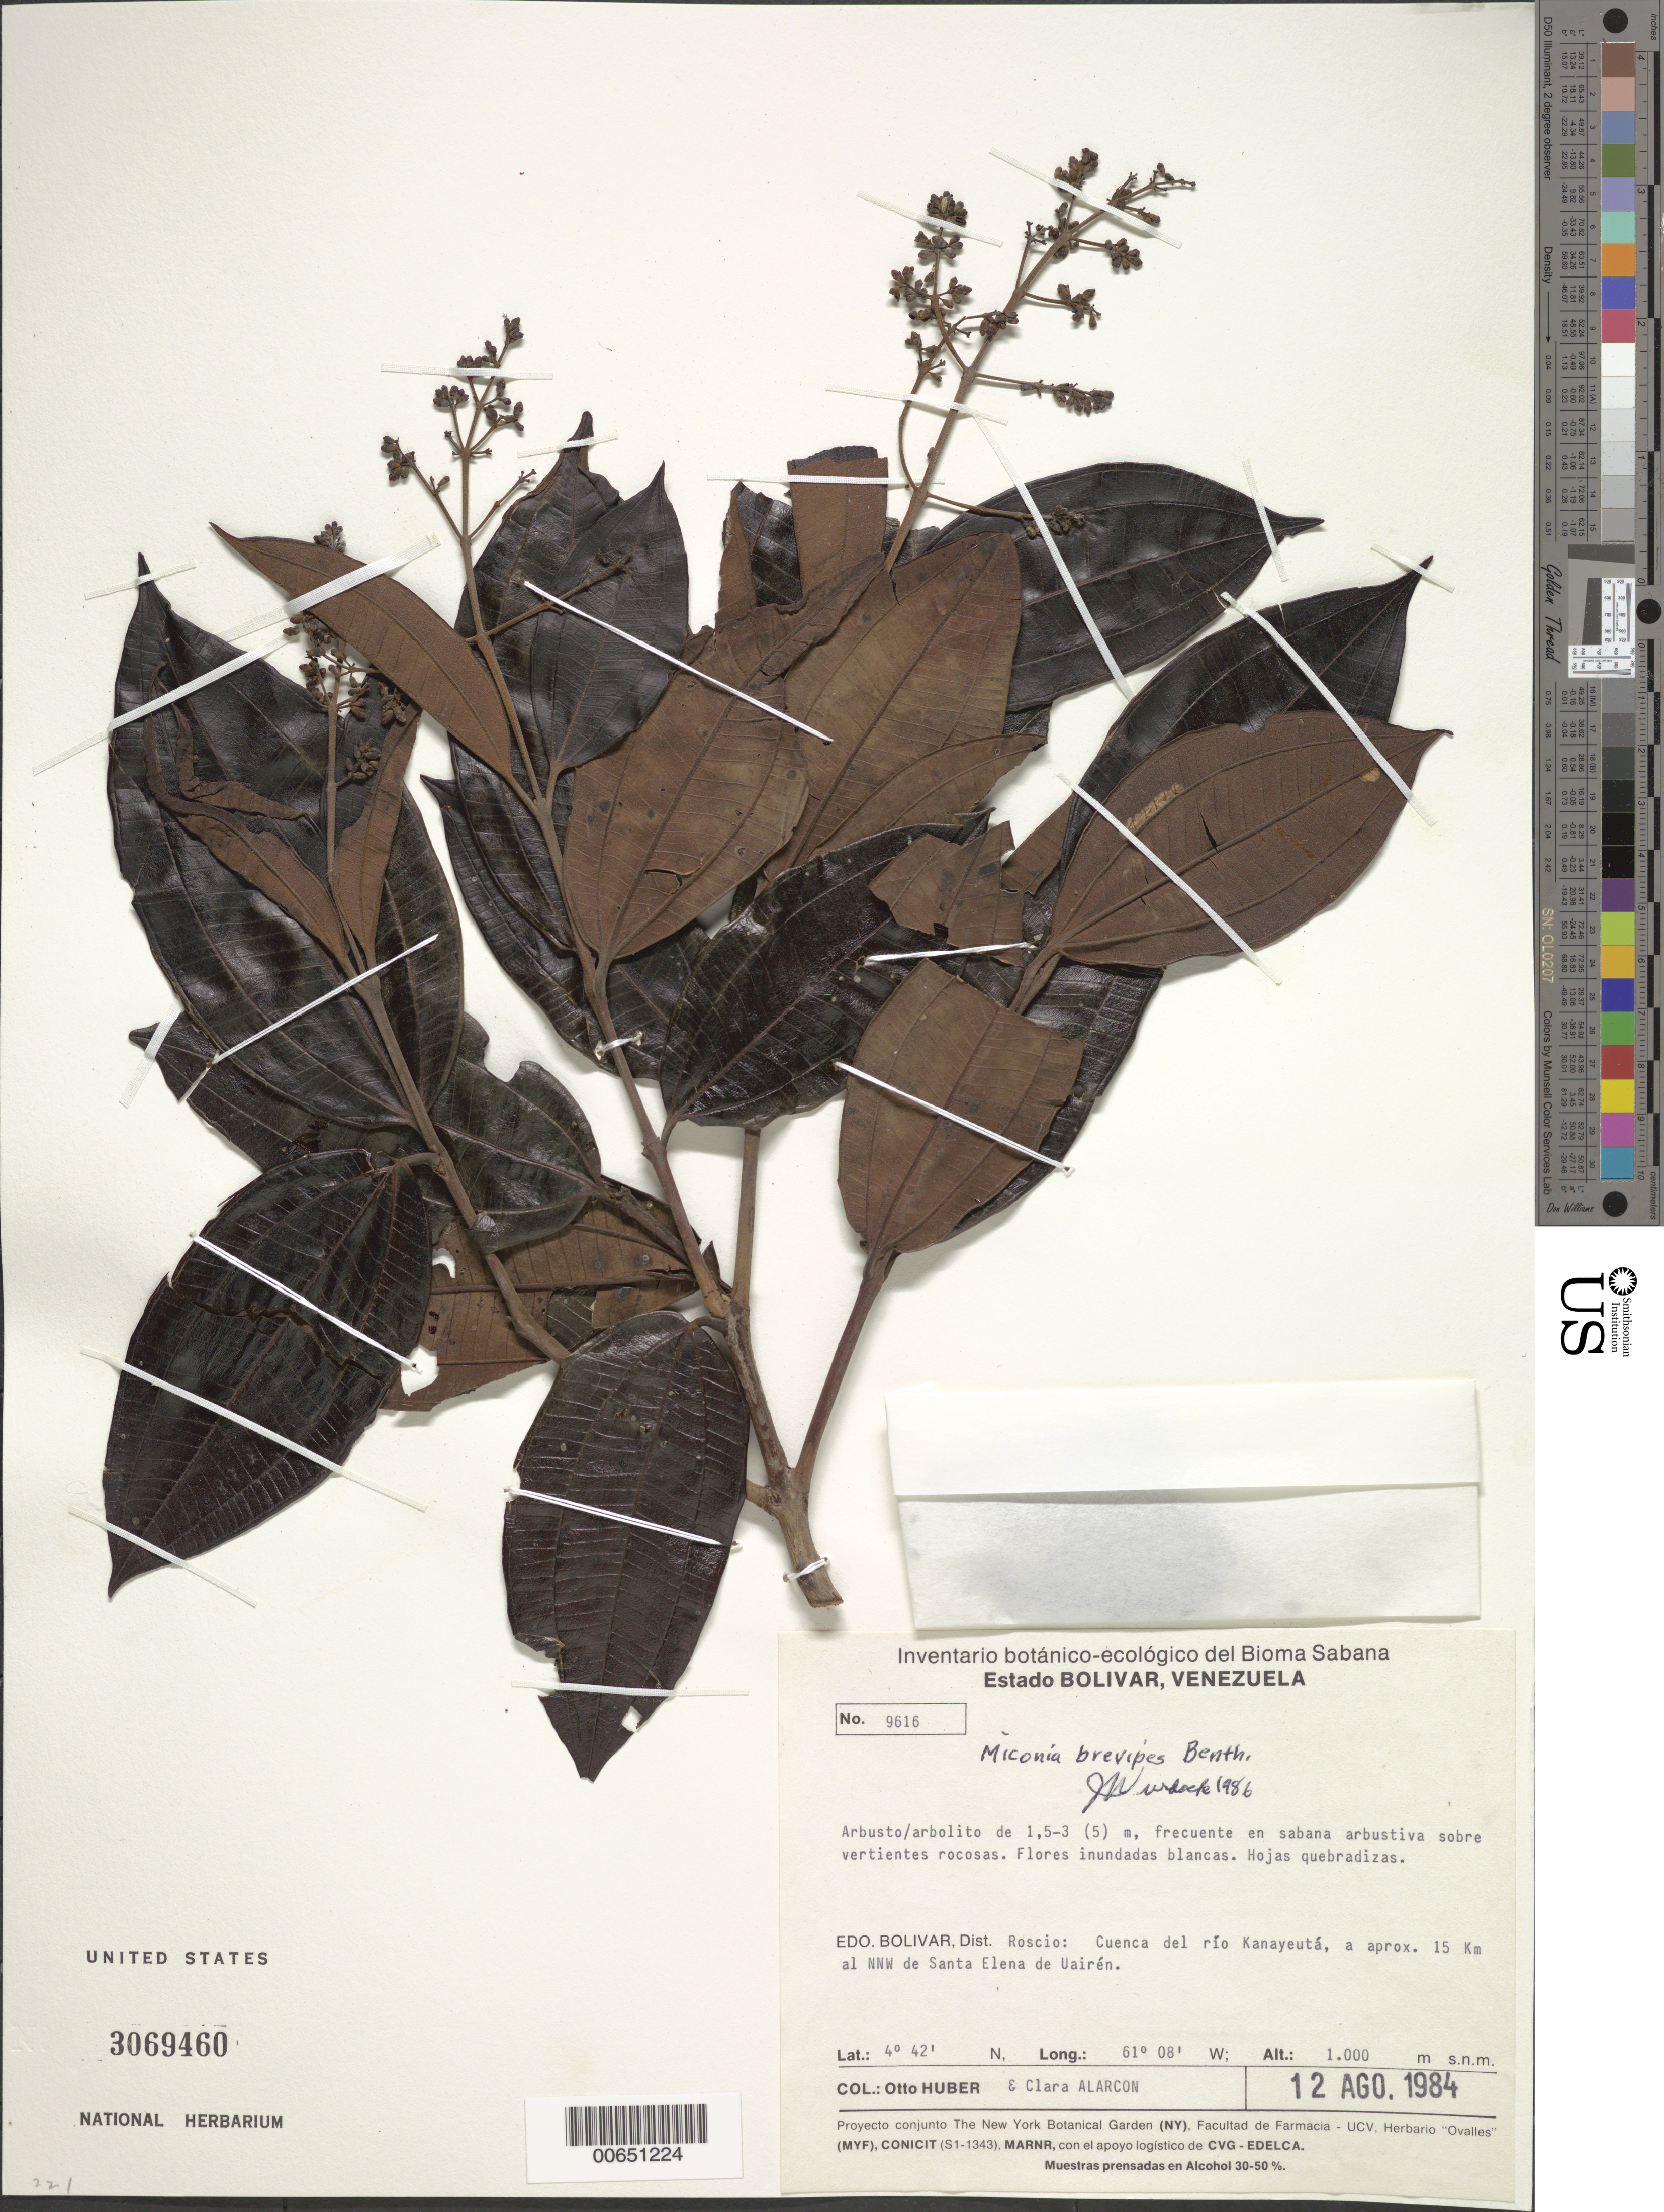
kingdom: Plantae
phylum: Tracheophyta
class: Magnoliopsida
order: Myrtales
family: Melastomataceae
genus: Miconia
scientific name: Miconia brevipes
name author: Benth.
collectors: O. Huber & C. Alarcon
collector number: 9616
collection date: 1984-08-12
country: Venezuela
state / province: Bolivar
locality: Dist. Roscio: Cuenca del río Kanayeutá, a aprox. 15 Km al NNW de Santa Elena de Uairén.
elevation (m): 1000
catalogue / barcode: US 3069460